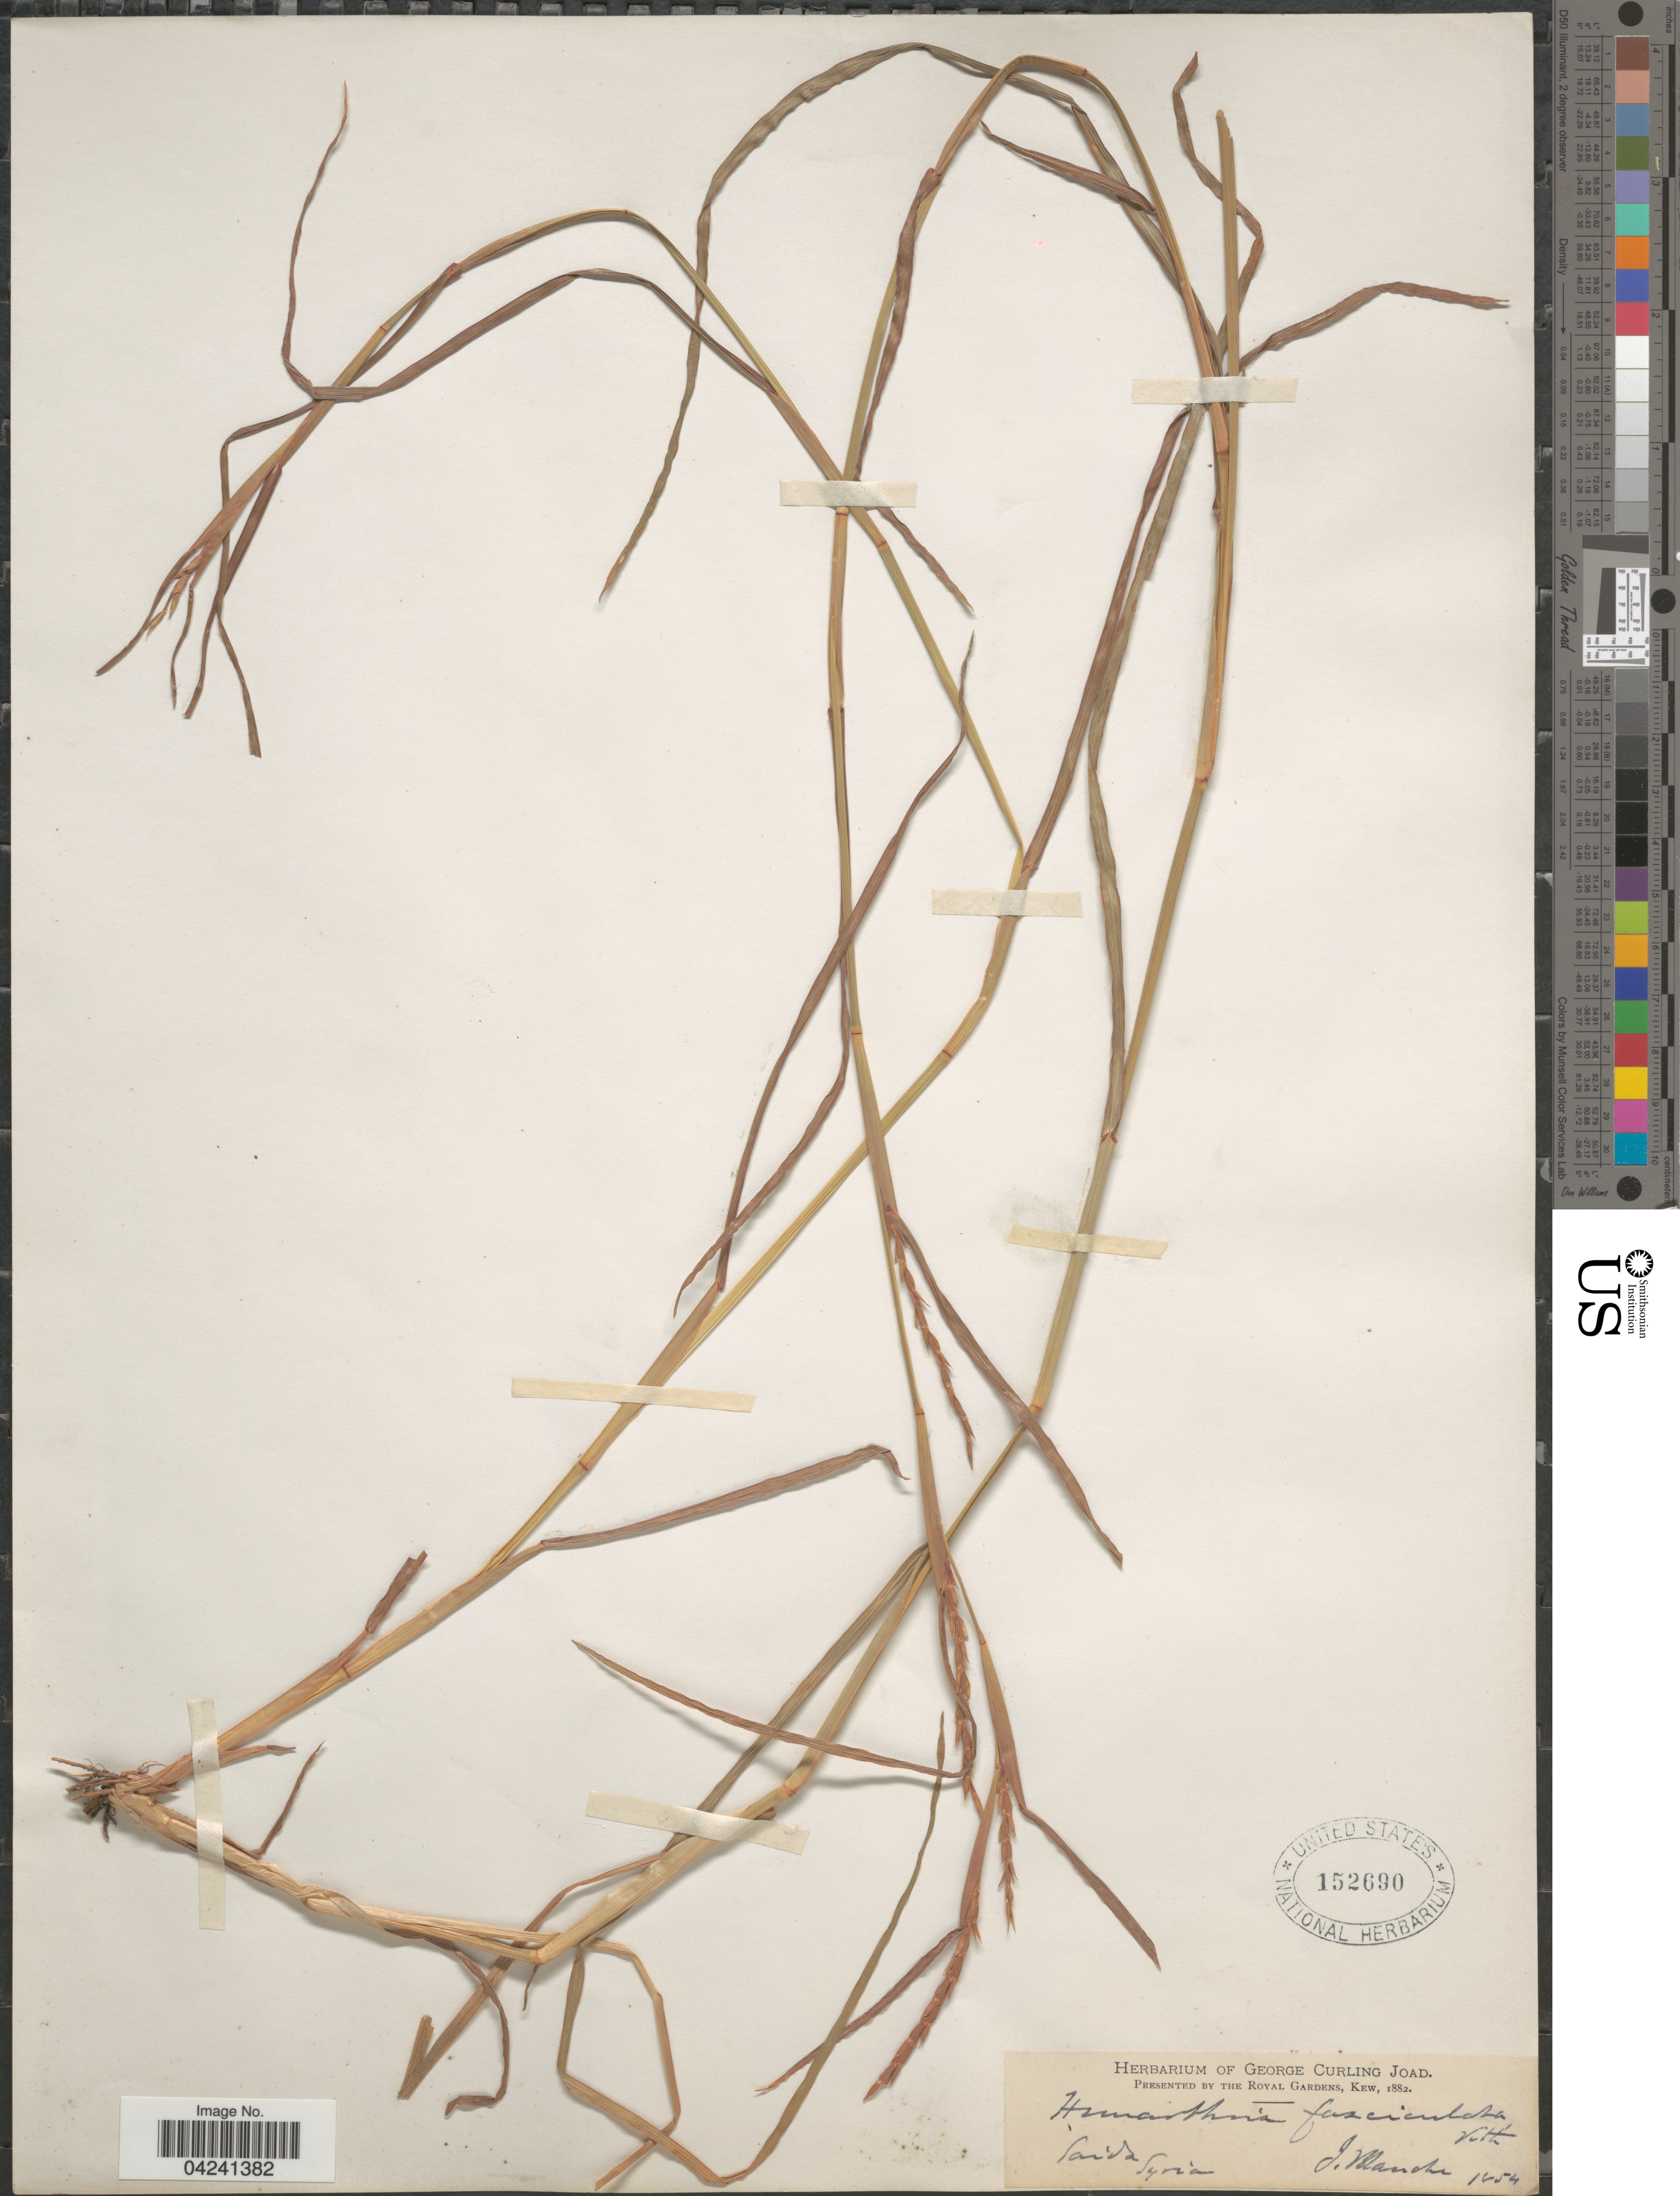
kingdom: Plantae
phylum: Tracheophyta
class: Liliopsida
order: Poales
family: Poaceae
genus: Hemarthria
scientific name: Hemarthria altissima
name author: (Poir.) Stapf & C. E. Hubb.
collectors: J. Blanche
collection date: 1854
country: Syria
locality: Saida.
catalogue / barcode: US 152690